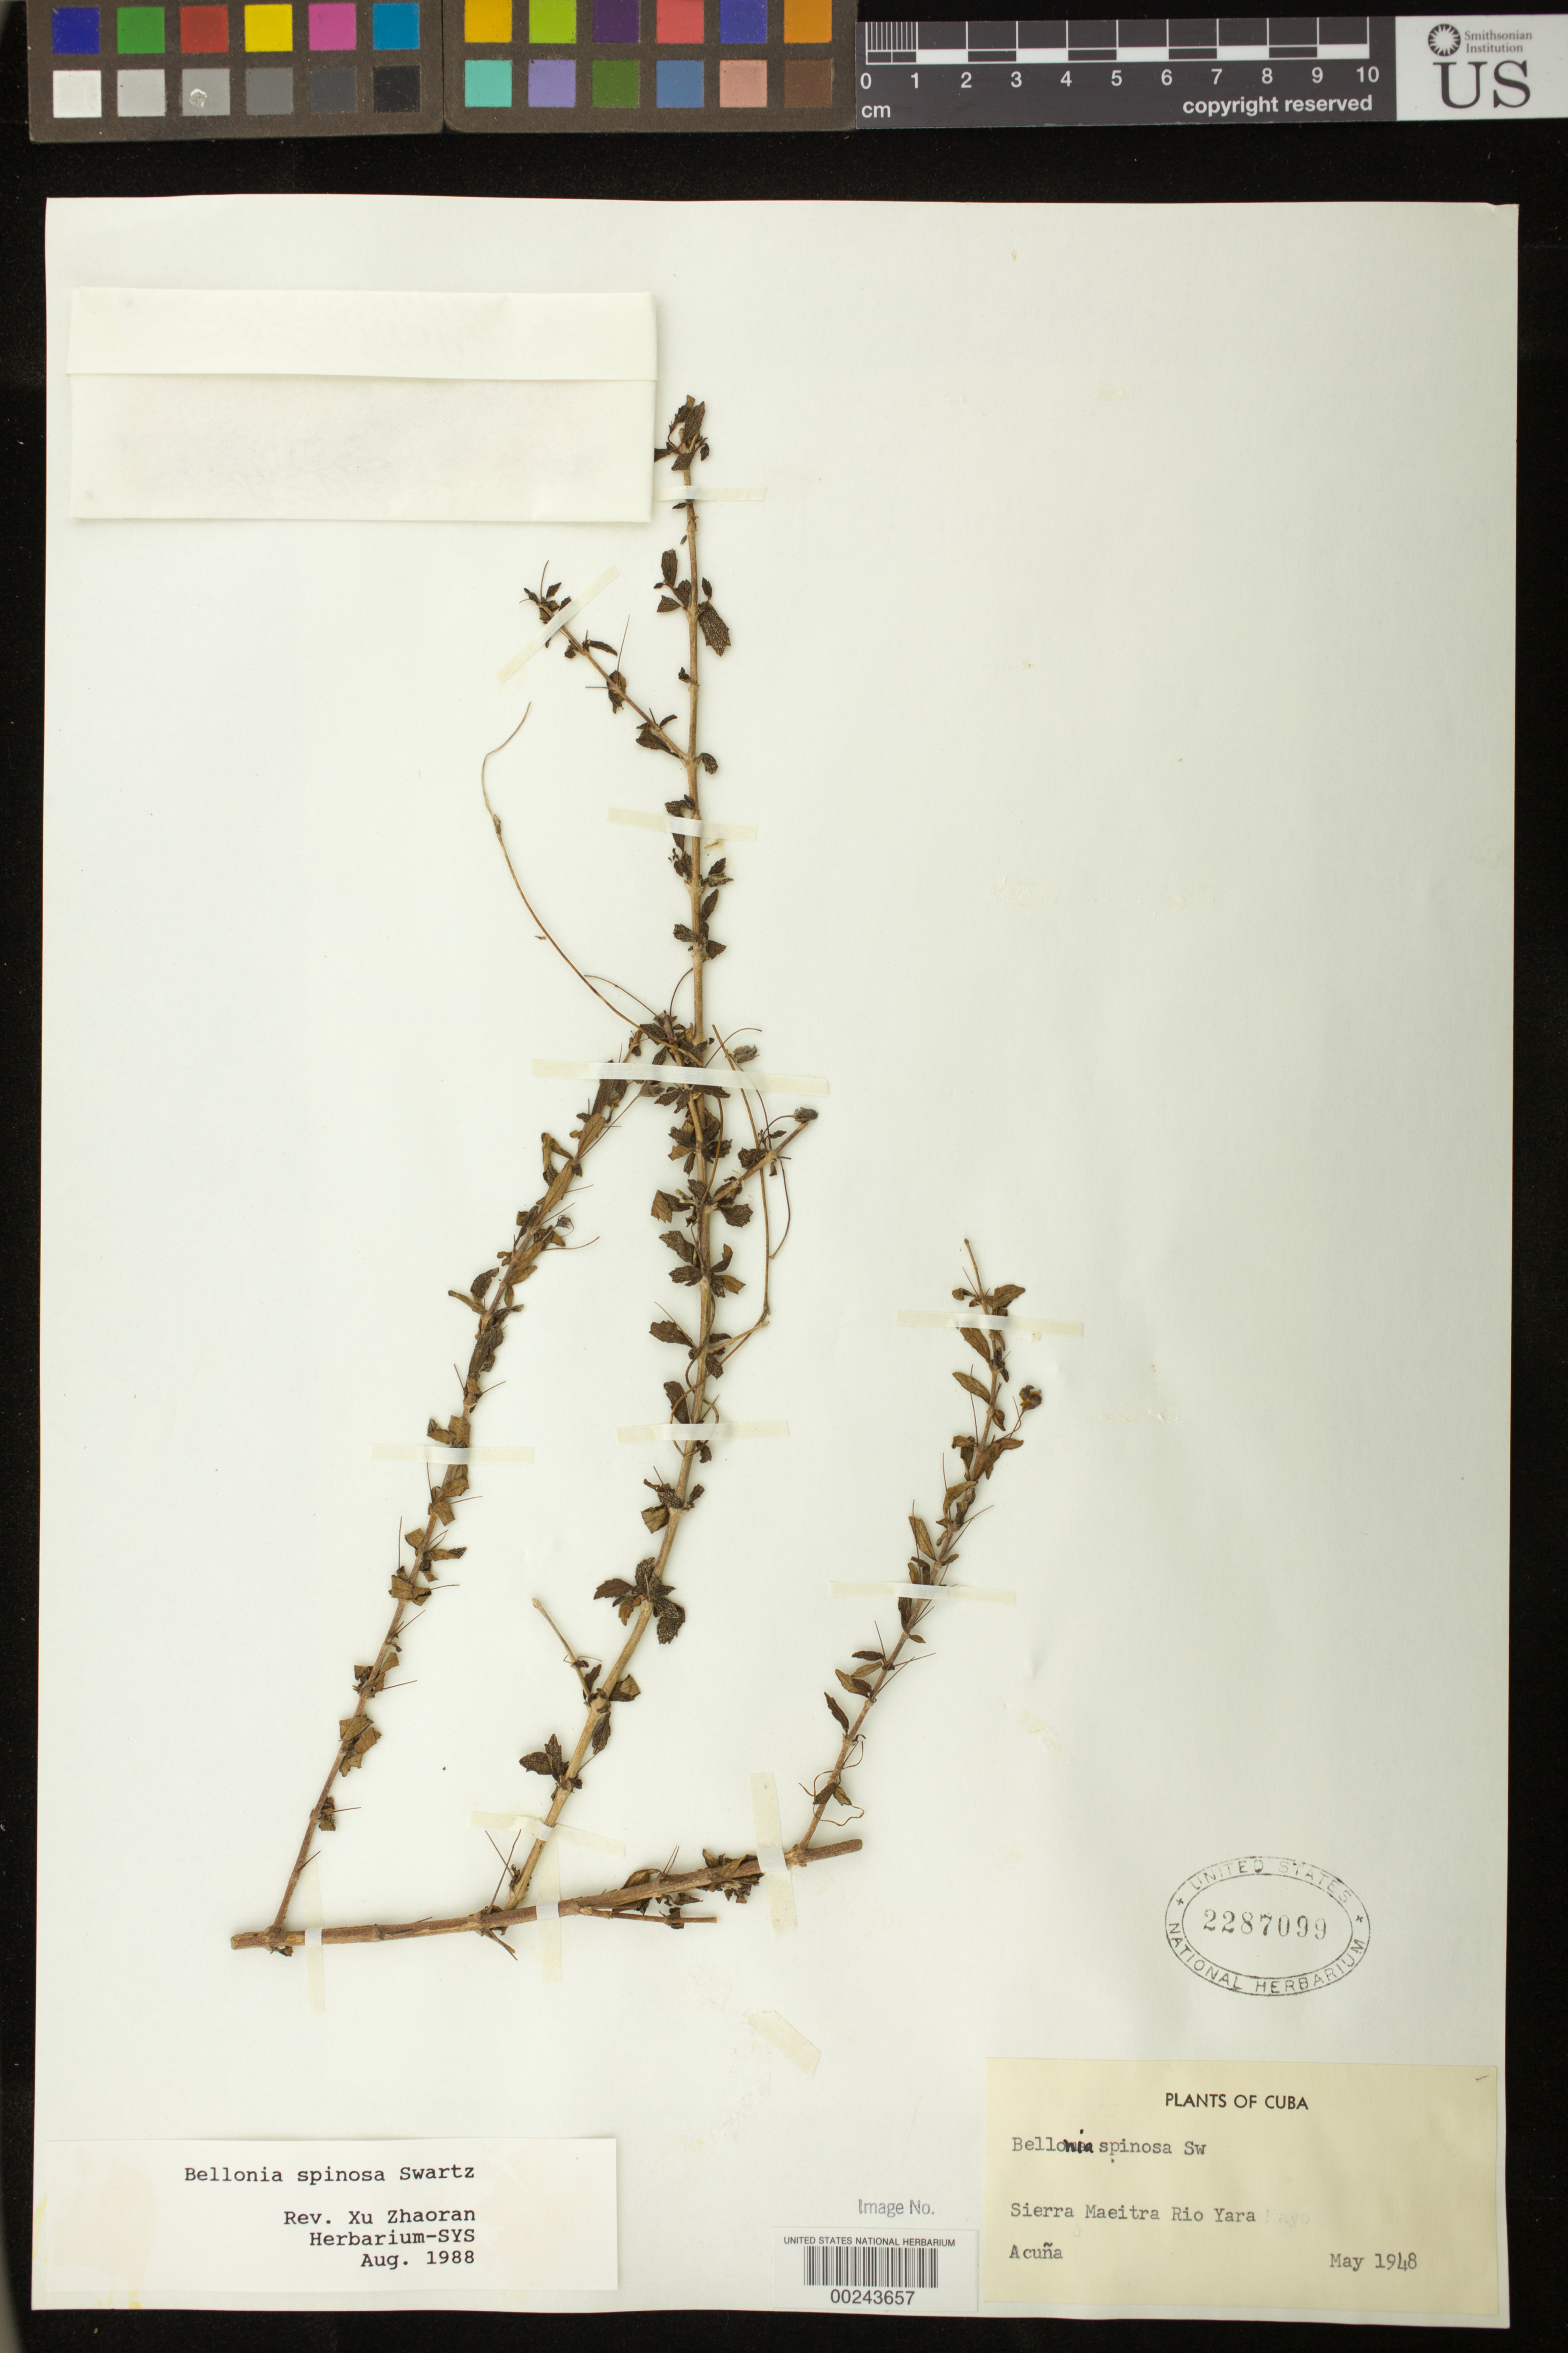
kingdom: Plantae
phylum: Tracheophyta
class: Magnoliopsida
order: Lamiales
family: Gesneriaceae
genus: Bellonia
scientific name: Bellonia spinosa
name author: Sw.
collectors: J. Acuña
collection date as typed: May 1948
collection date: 1948-05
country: Cuba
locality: Sierra Maeitra Rio Yara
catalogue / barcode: US 2287099